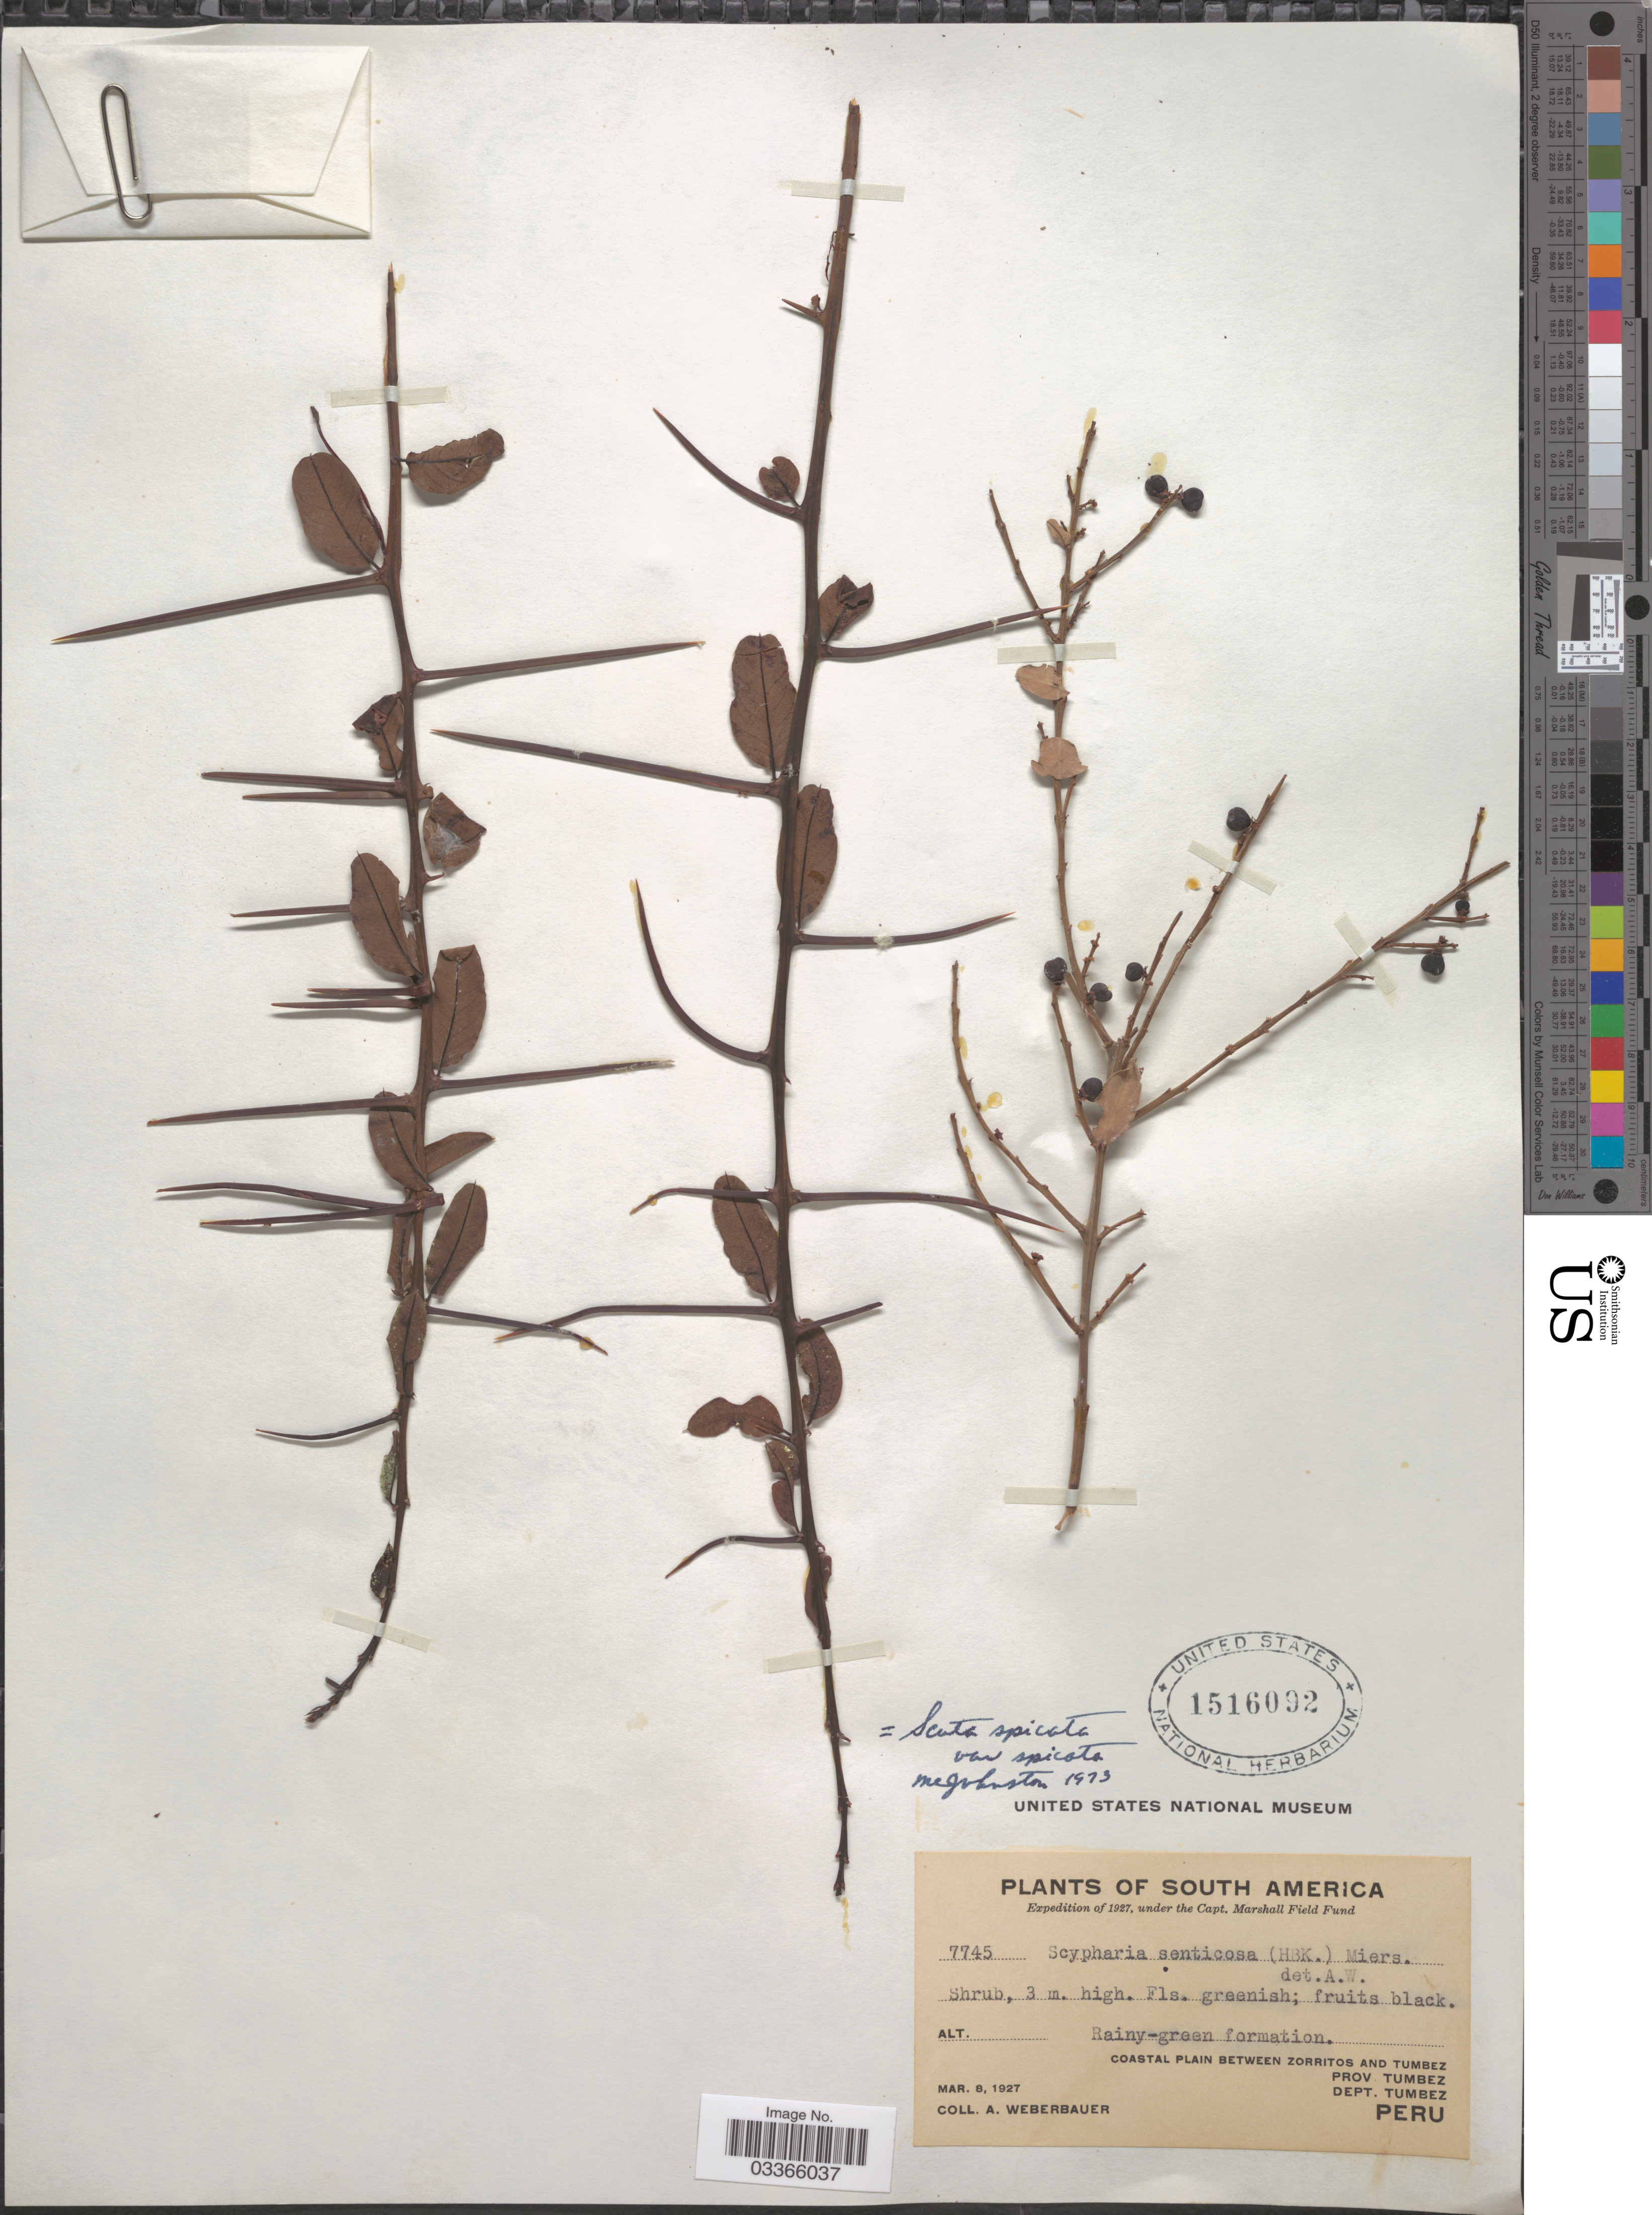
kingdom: Plantae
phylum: Tracheophyta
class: Magnoliopsida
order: Rosales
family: Rhamnaceae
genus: Scutia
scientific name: Scutia spicata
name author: (Humb. & Bonpl. ex Willd.) Weberb.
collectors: A. Weberbauer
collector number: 7745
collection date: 1927-03-08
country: Peru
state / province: Tumbes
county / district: Tumbes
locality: Coastal plain between Zorritos and Tumbez, Prov. Tumbez, Dept. Tumbez.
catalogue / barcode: US 1516092